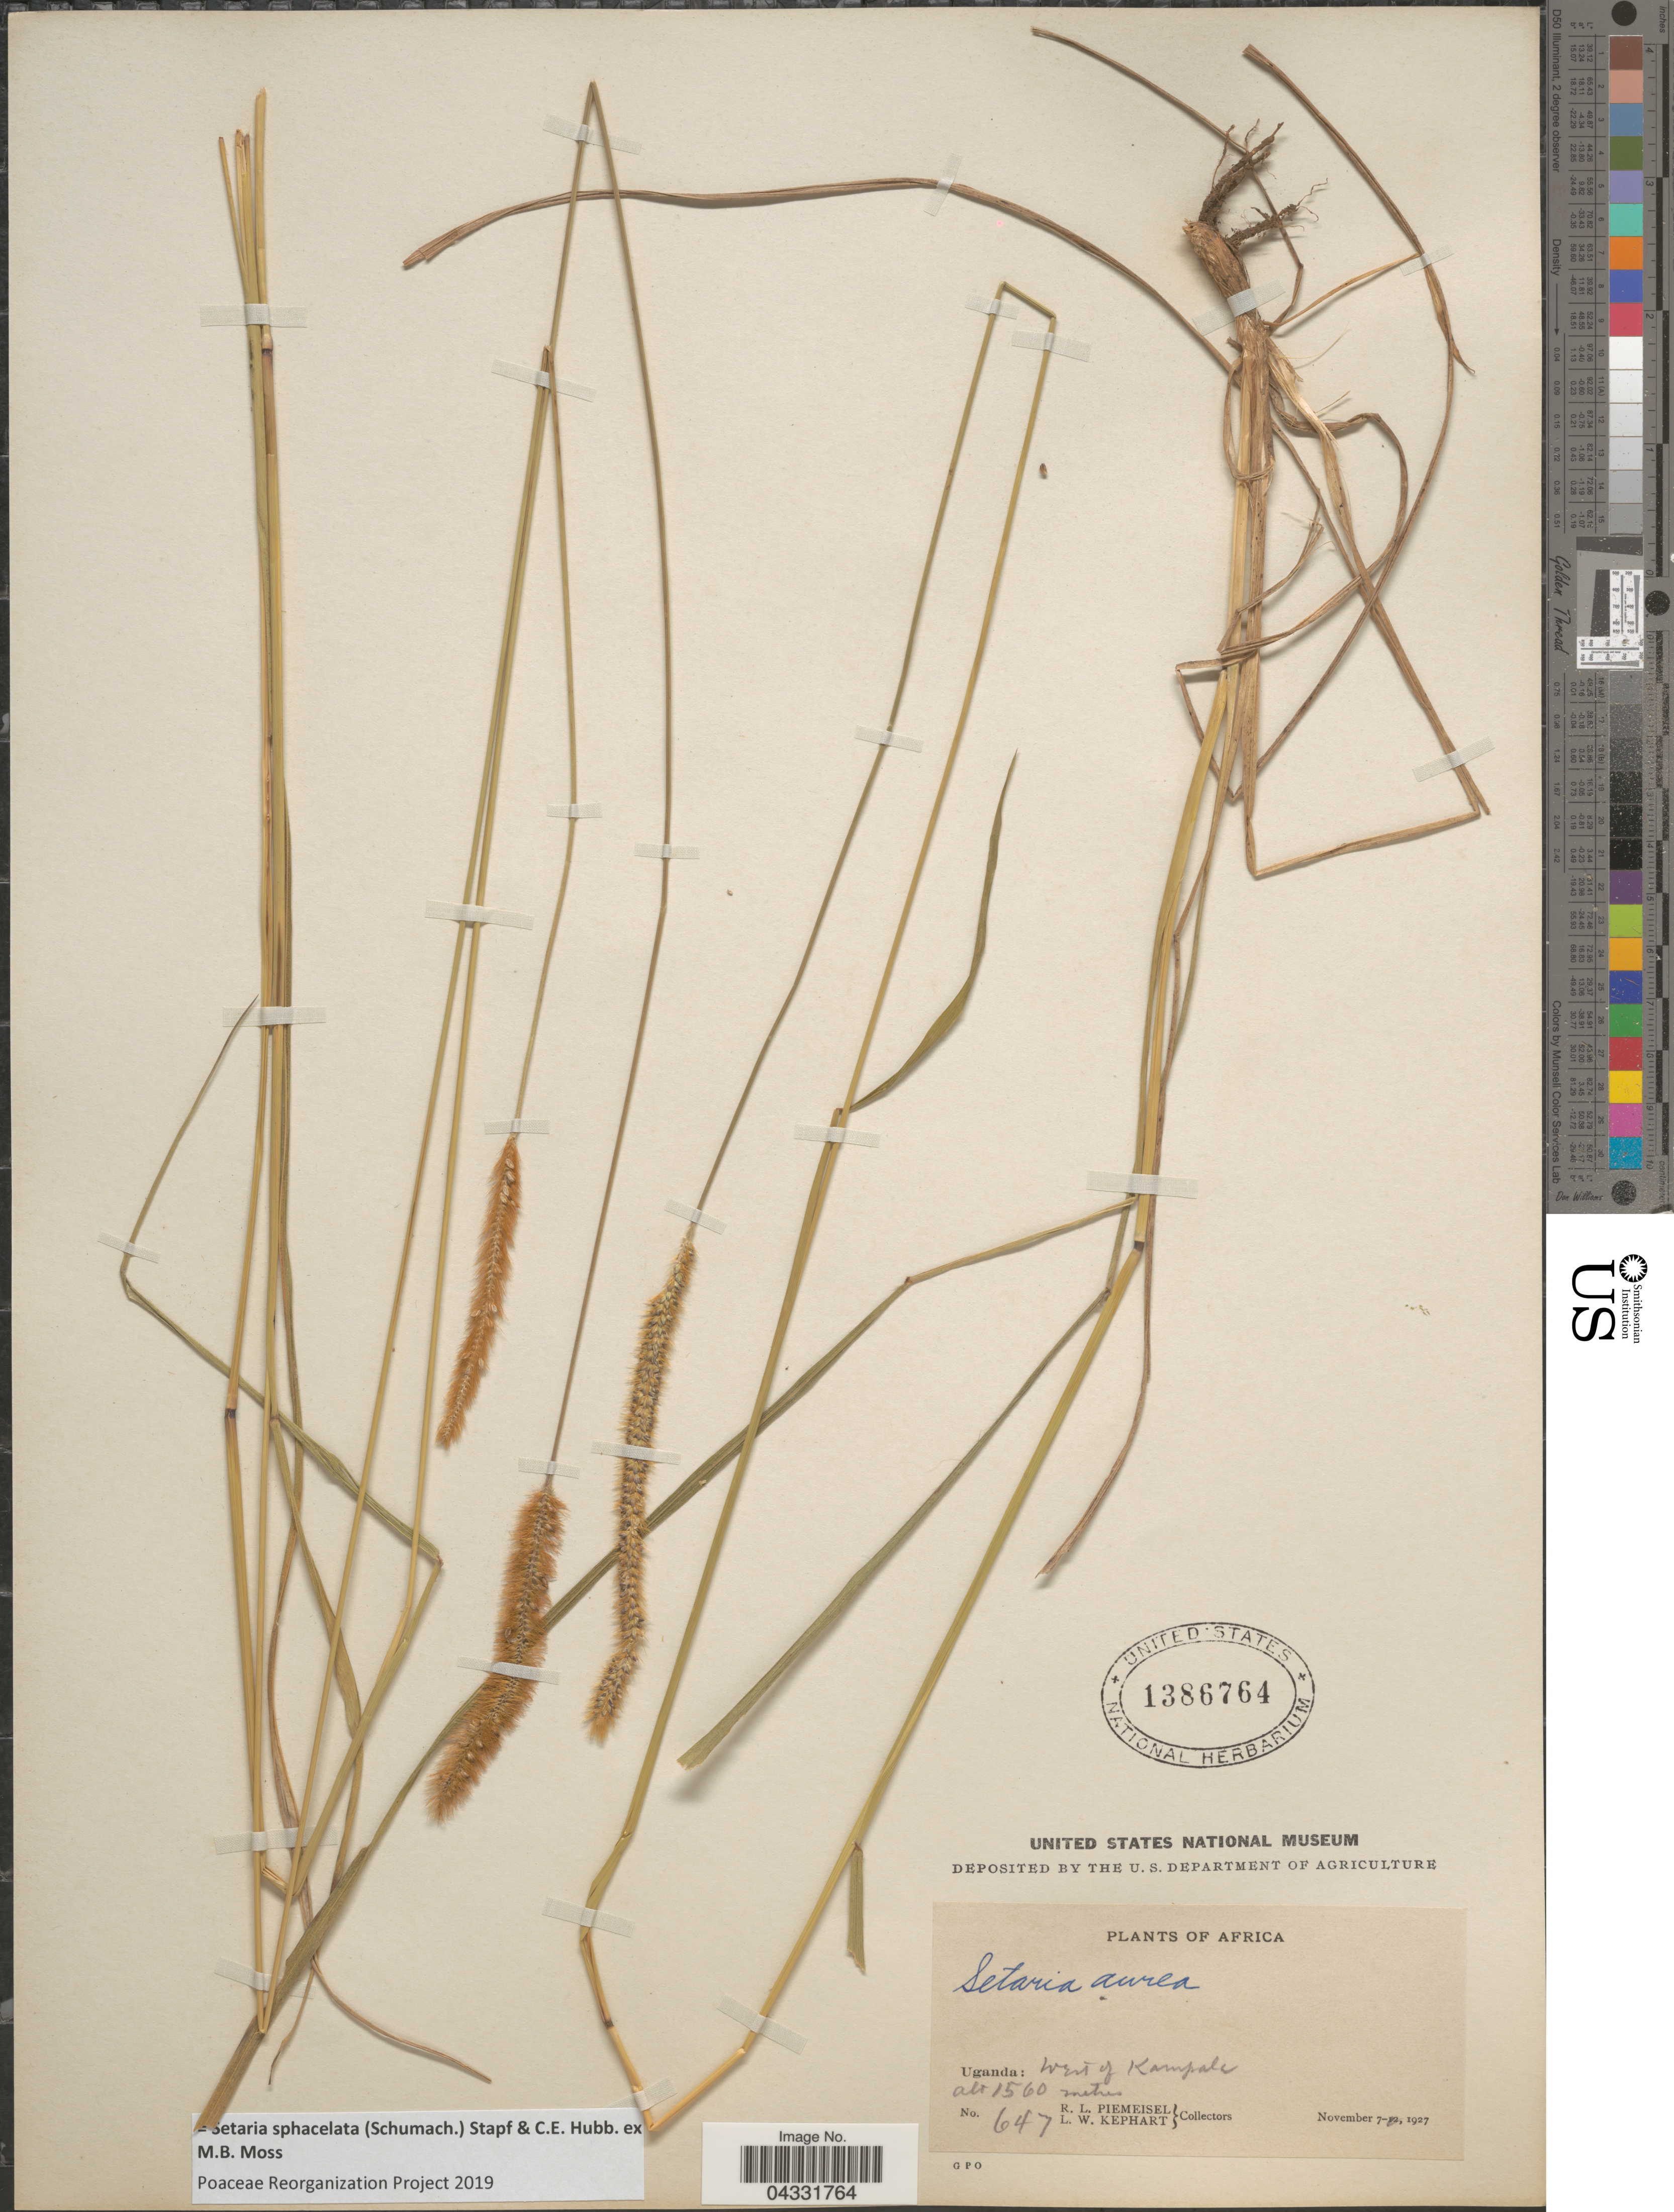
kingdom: Plantae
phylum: Tracheophyta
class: Liliopsida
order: Poales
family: Poaceae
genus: Setaria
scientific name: Setaria sphacelata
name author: (Schumach.) Stapf & Hubb. ex Moss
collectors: R. L. Piemeisel & L. W. Kephart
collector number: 647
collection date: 1927-11-07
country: Uganda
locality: West of Kampala.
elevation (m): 1560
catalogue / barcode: US 1386764